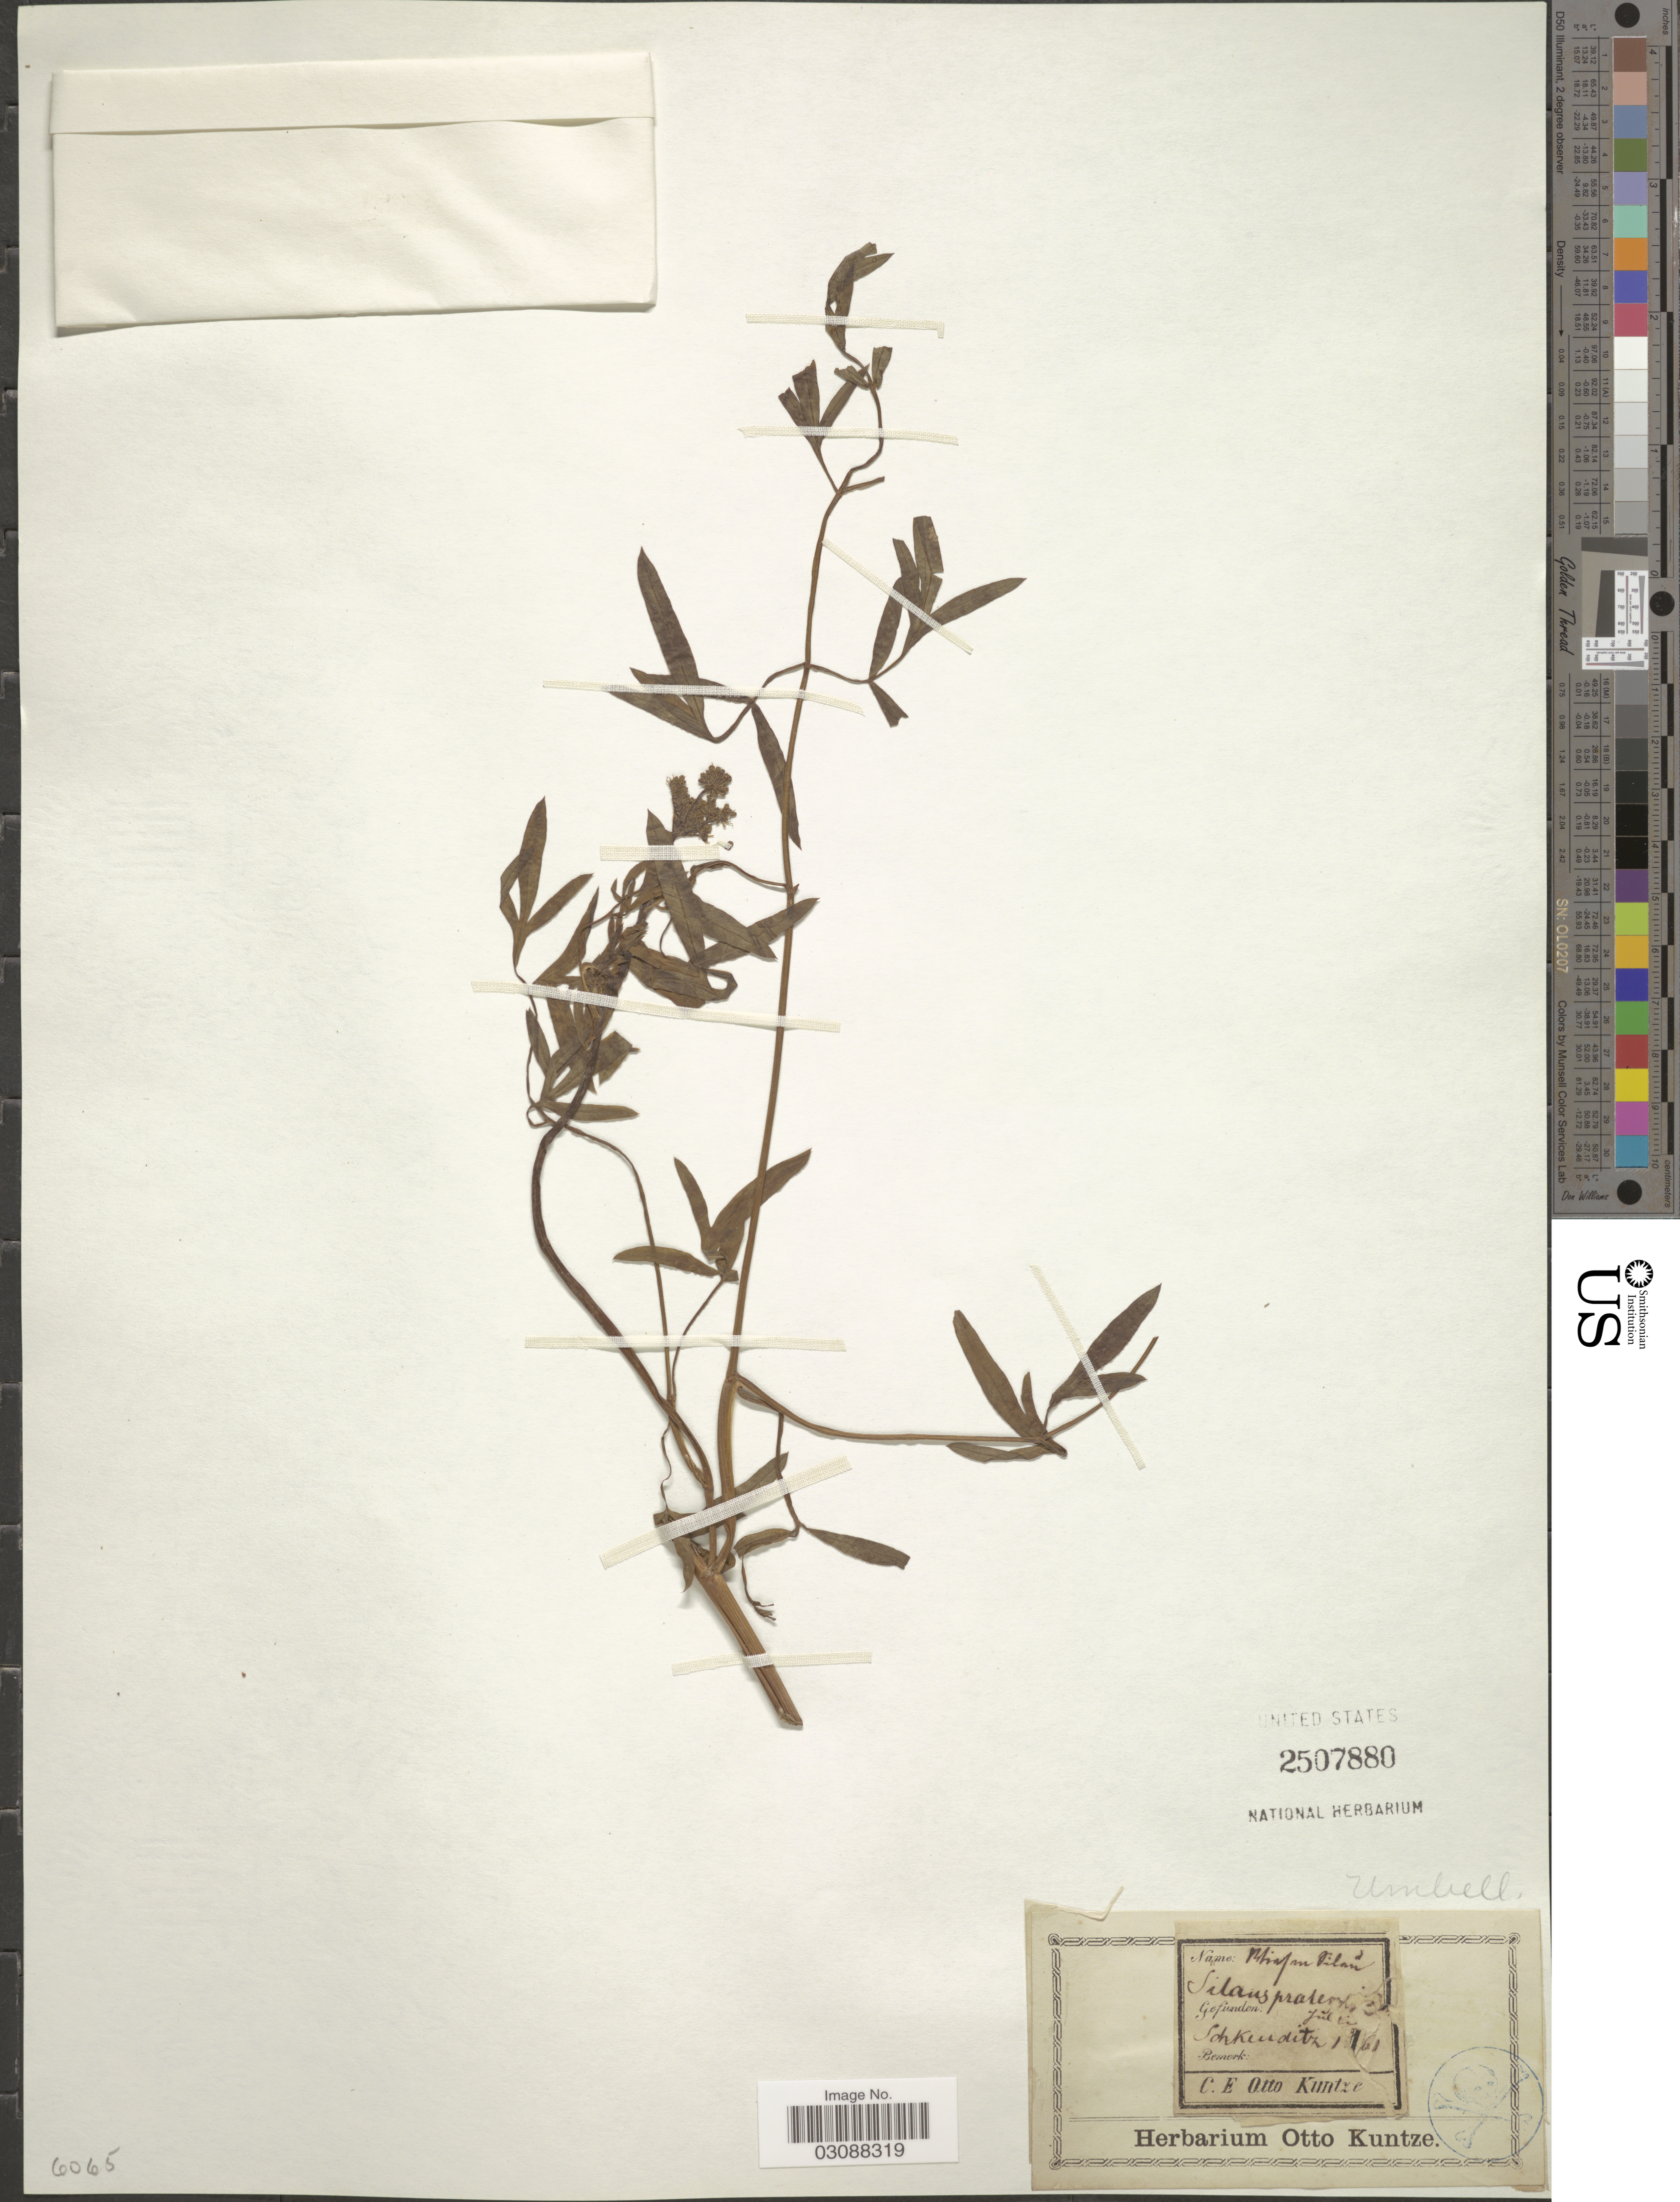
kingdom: Plantae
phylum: Tracheophyta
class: Magnoliopsida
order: Apiales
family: Apiaceae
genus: Silaus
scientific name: Silaus pratensis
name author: (Crantz) Besser ex Schult.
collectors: C.E.O. Kuntze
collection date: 1961-07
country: Germany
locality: Schkeuditz.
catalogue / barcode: US 2507880